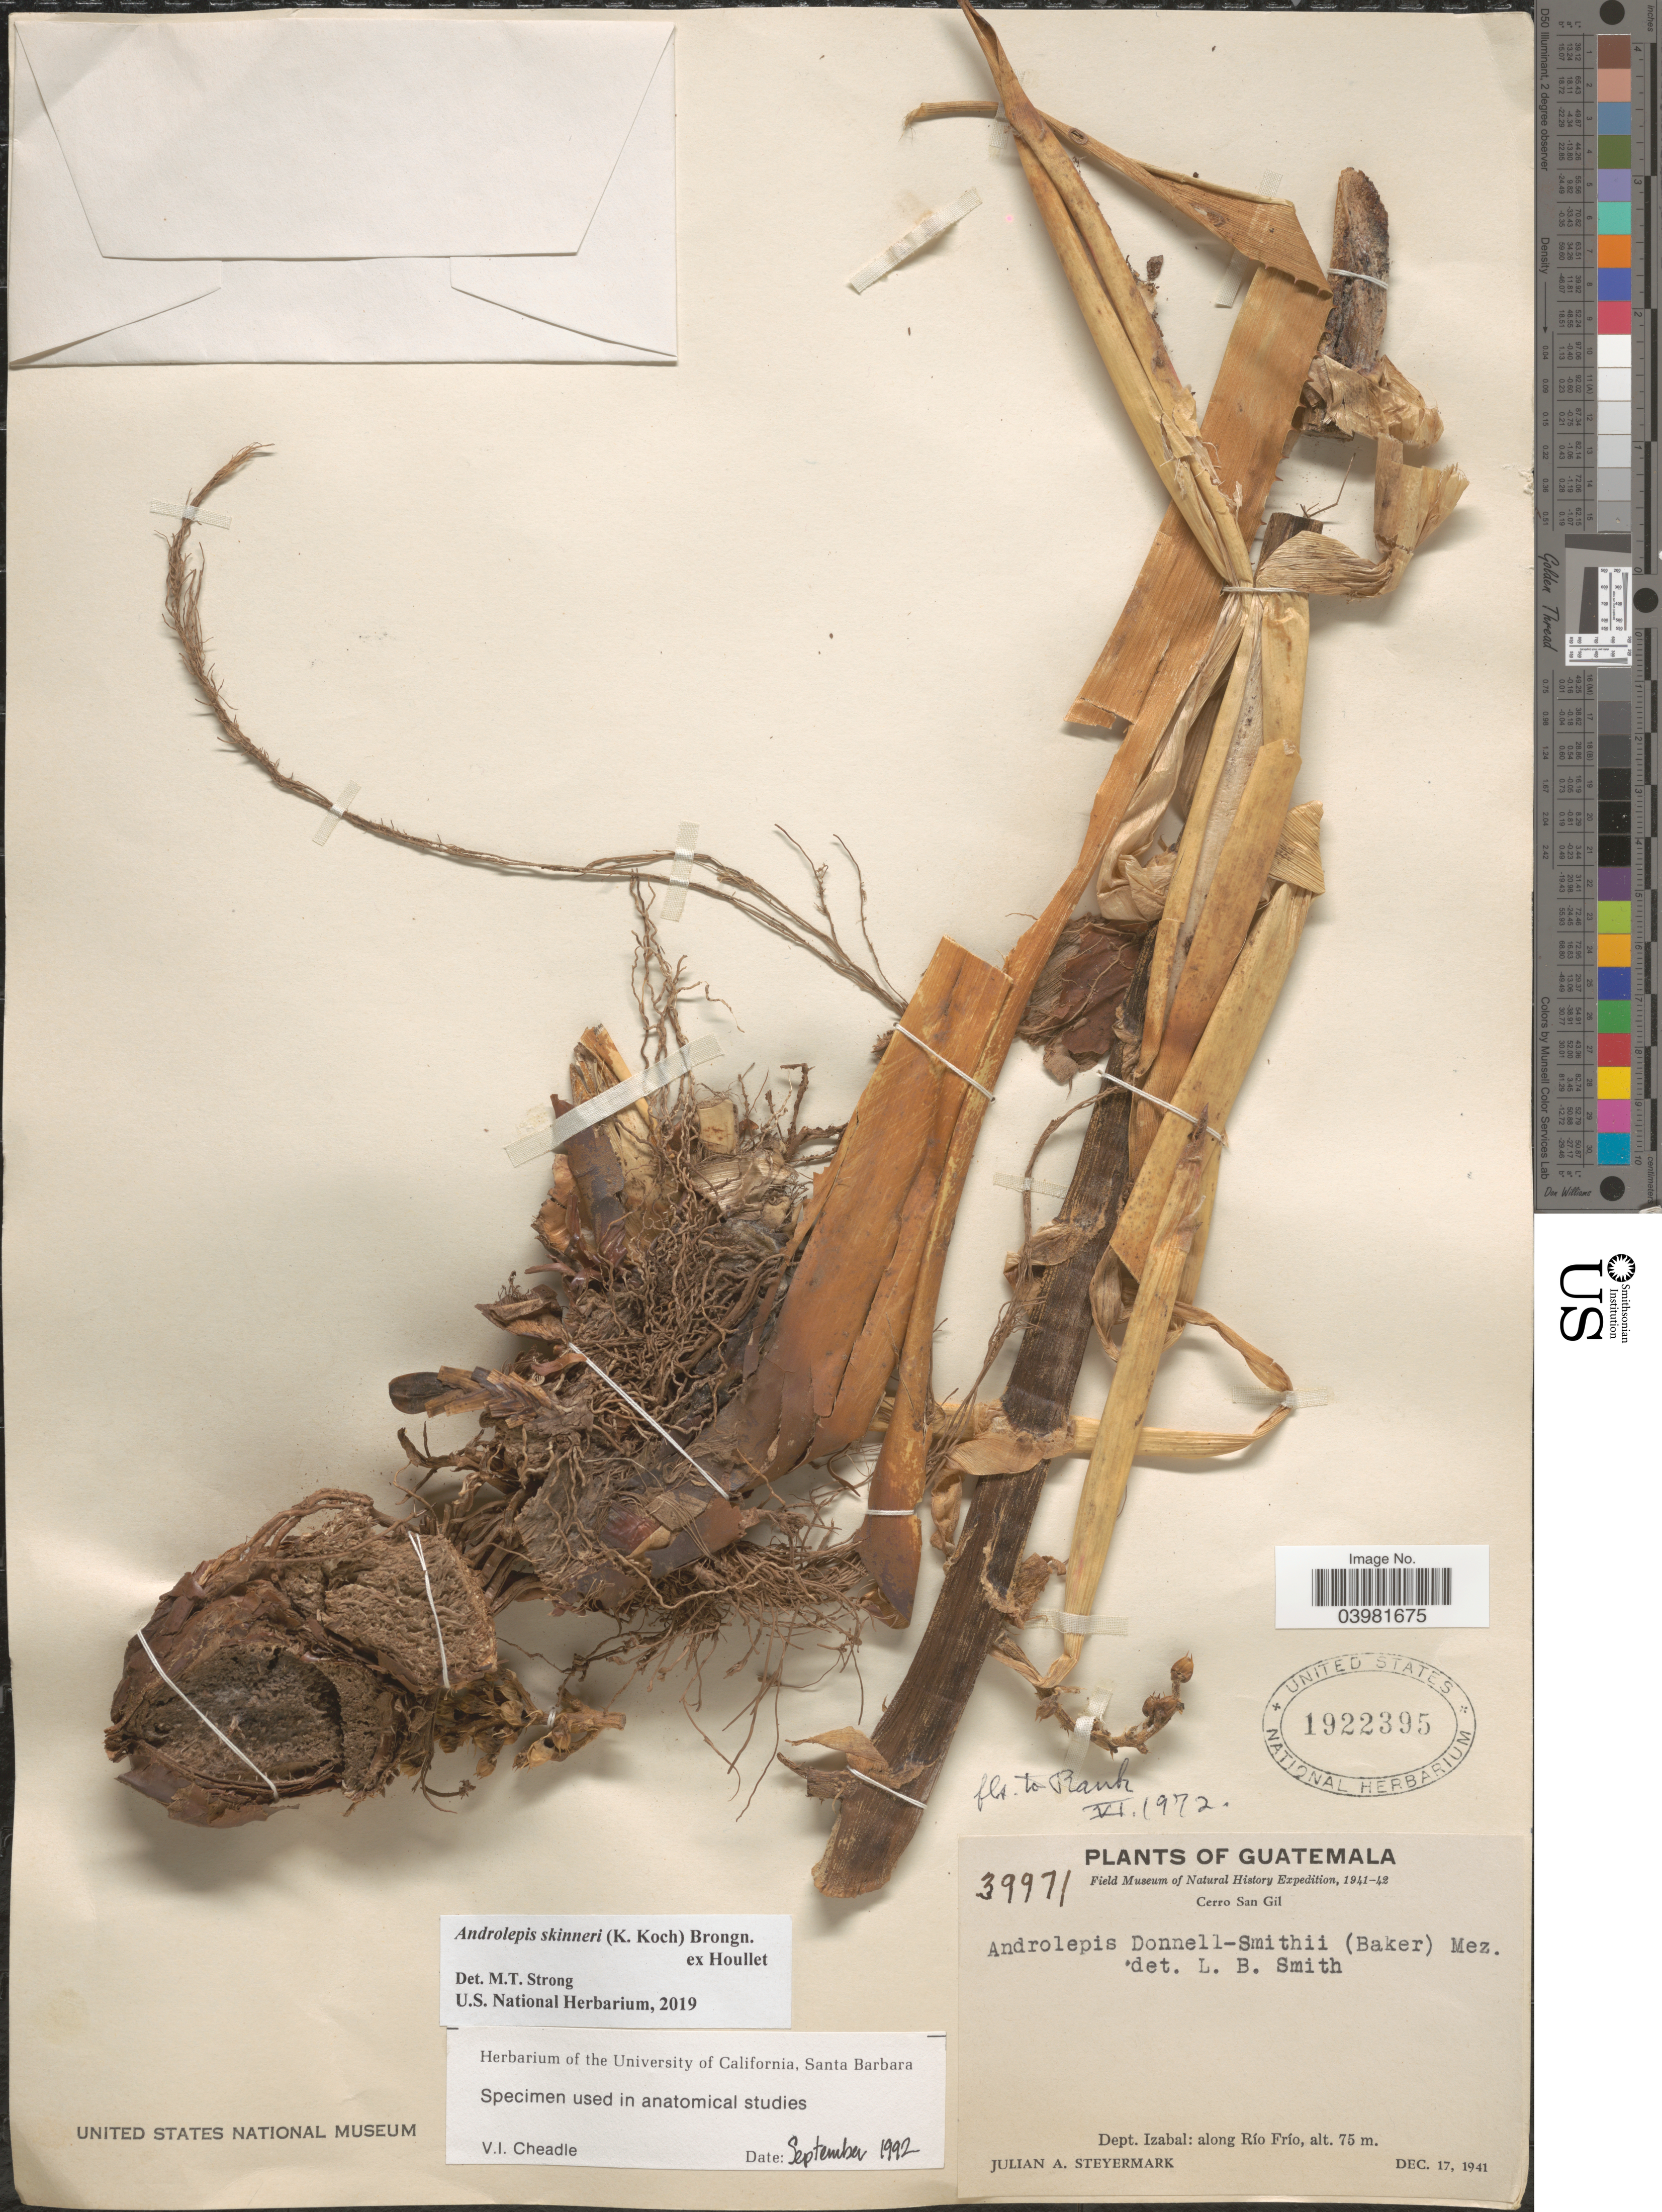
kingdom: Plantae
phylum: Tracheophyta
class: Liliopsida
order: Poales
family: Bromeliaceae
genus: Androlepis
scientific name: Androlepis skinneri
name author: Brongn. ex Houllet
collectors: J. Steyermark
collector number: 39971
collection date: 1941-12-17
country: Guatemala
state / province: Izabal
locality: Cerro San Gil. Dept. Izabal: along Río Frío.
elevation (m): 75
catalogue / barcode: US 1922395